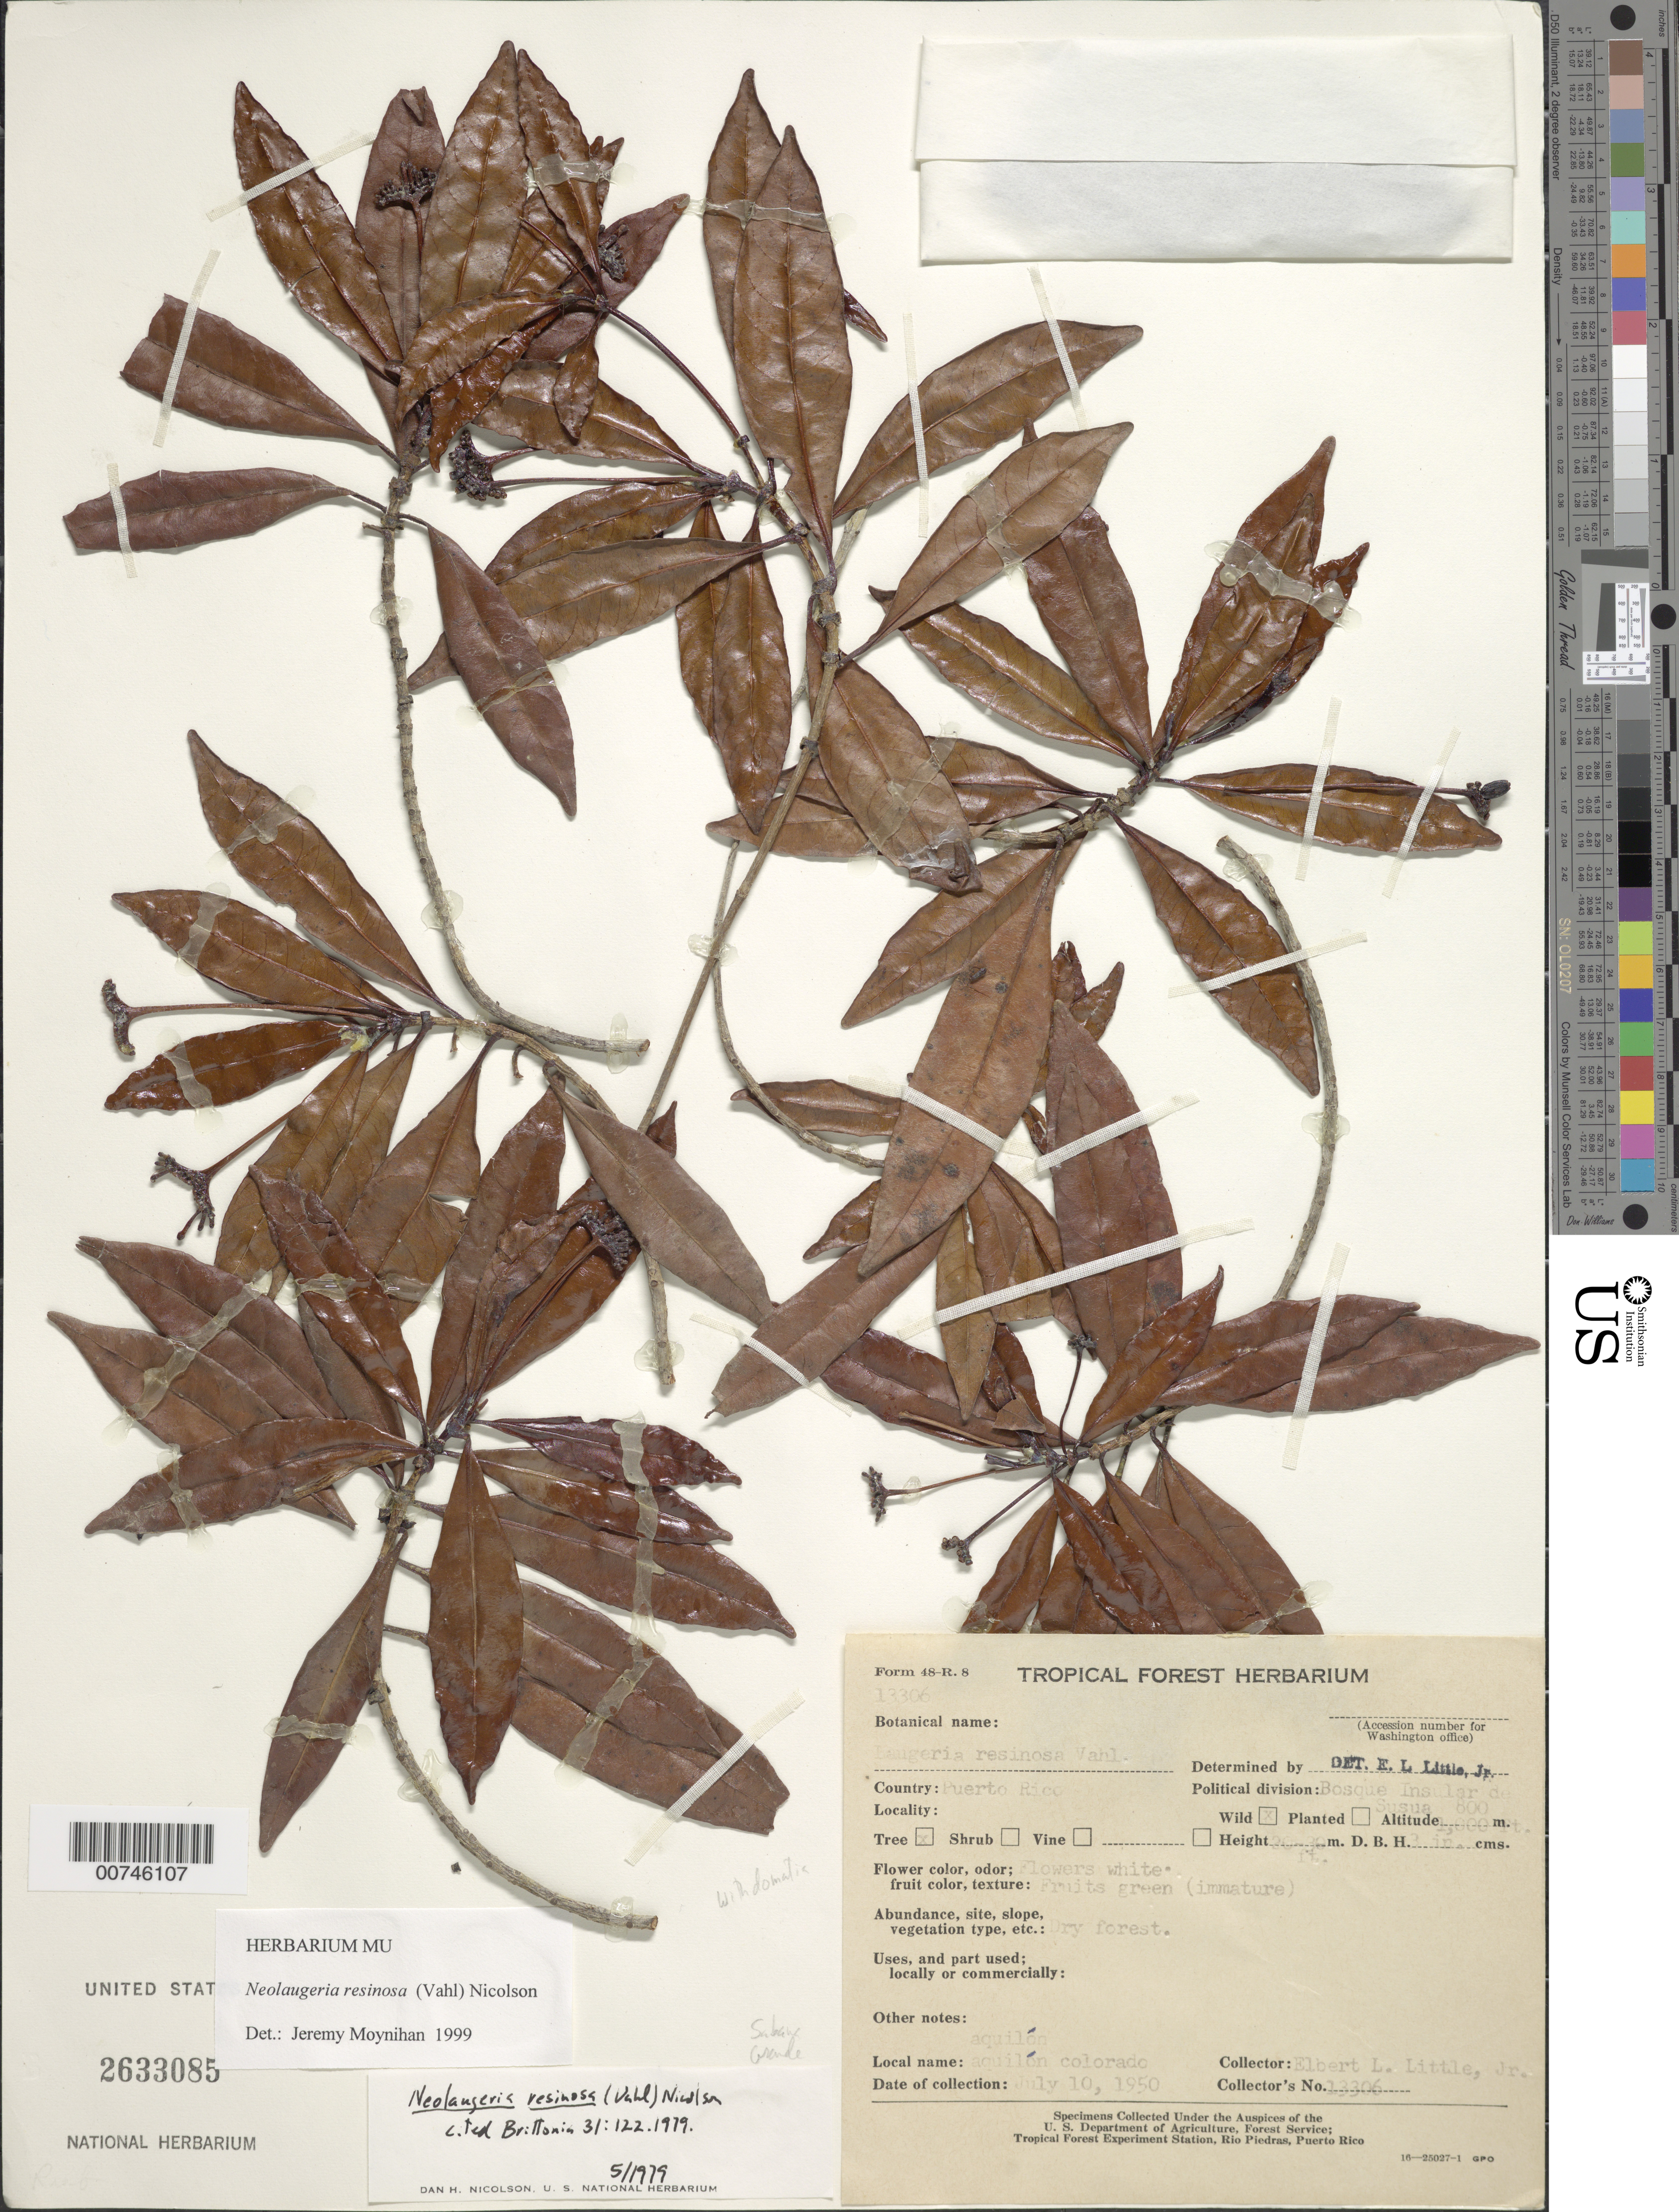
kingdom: Plantae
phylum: Tracheophyta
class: Magnoliopsida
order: Gentianales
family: Rubiaceae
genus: Stenostomum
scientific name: Stenostomum resinosum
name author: (Vahl) Griseb.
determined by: Nicolson, Dan H.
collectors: E. L. Little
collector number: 13306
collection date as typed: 10 Jul 1950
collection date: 1950-07-10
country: Puerto Rico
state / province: Sabana Grande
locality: Bosque Insular de Susua, Dry forest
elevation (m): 800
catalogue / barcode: US 2633085